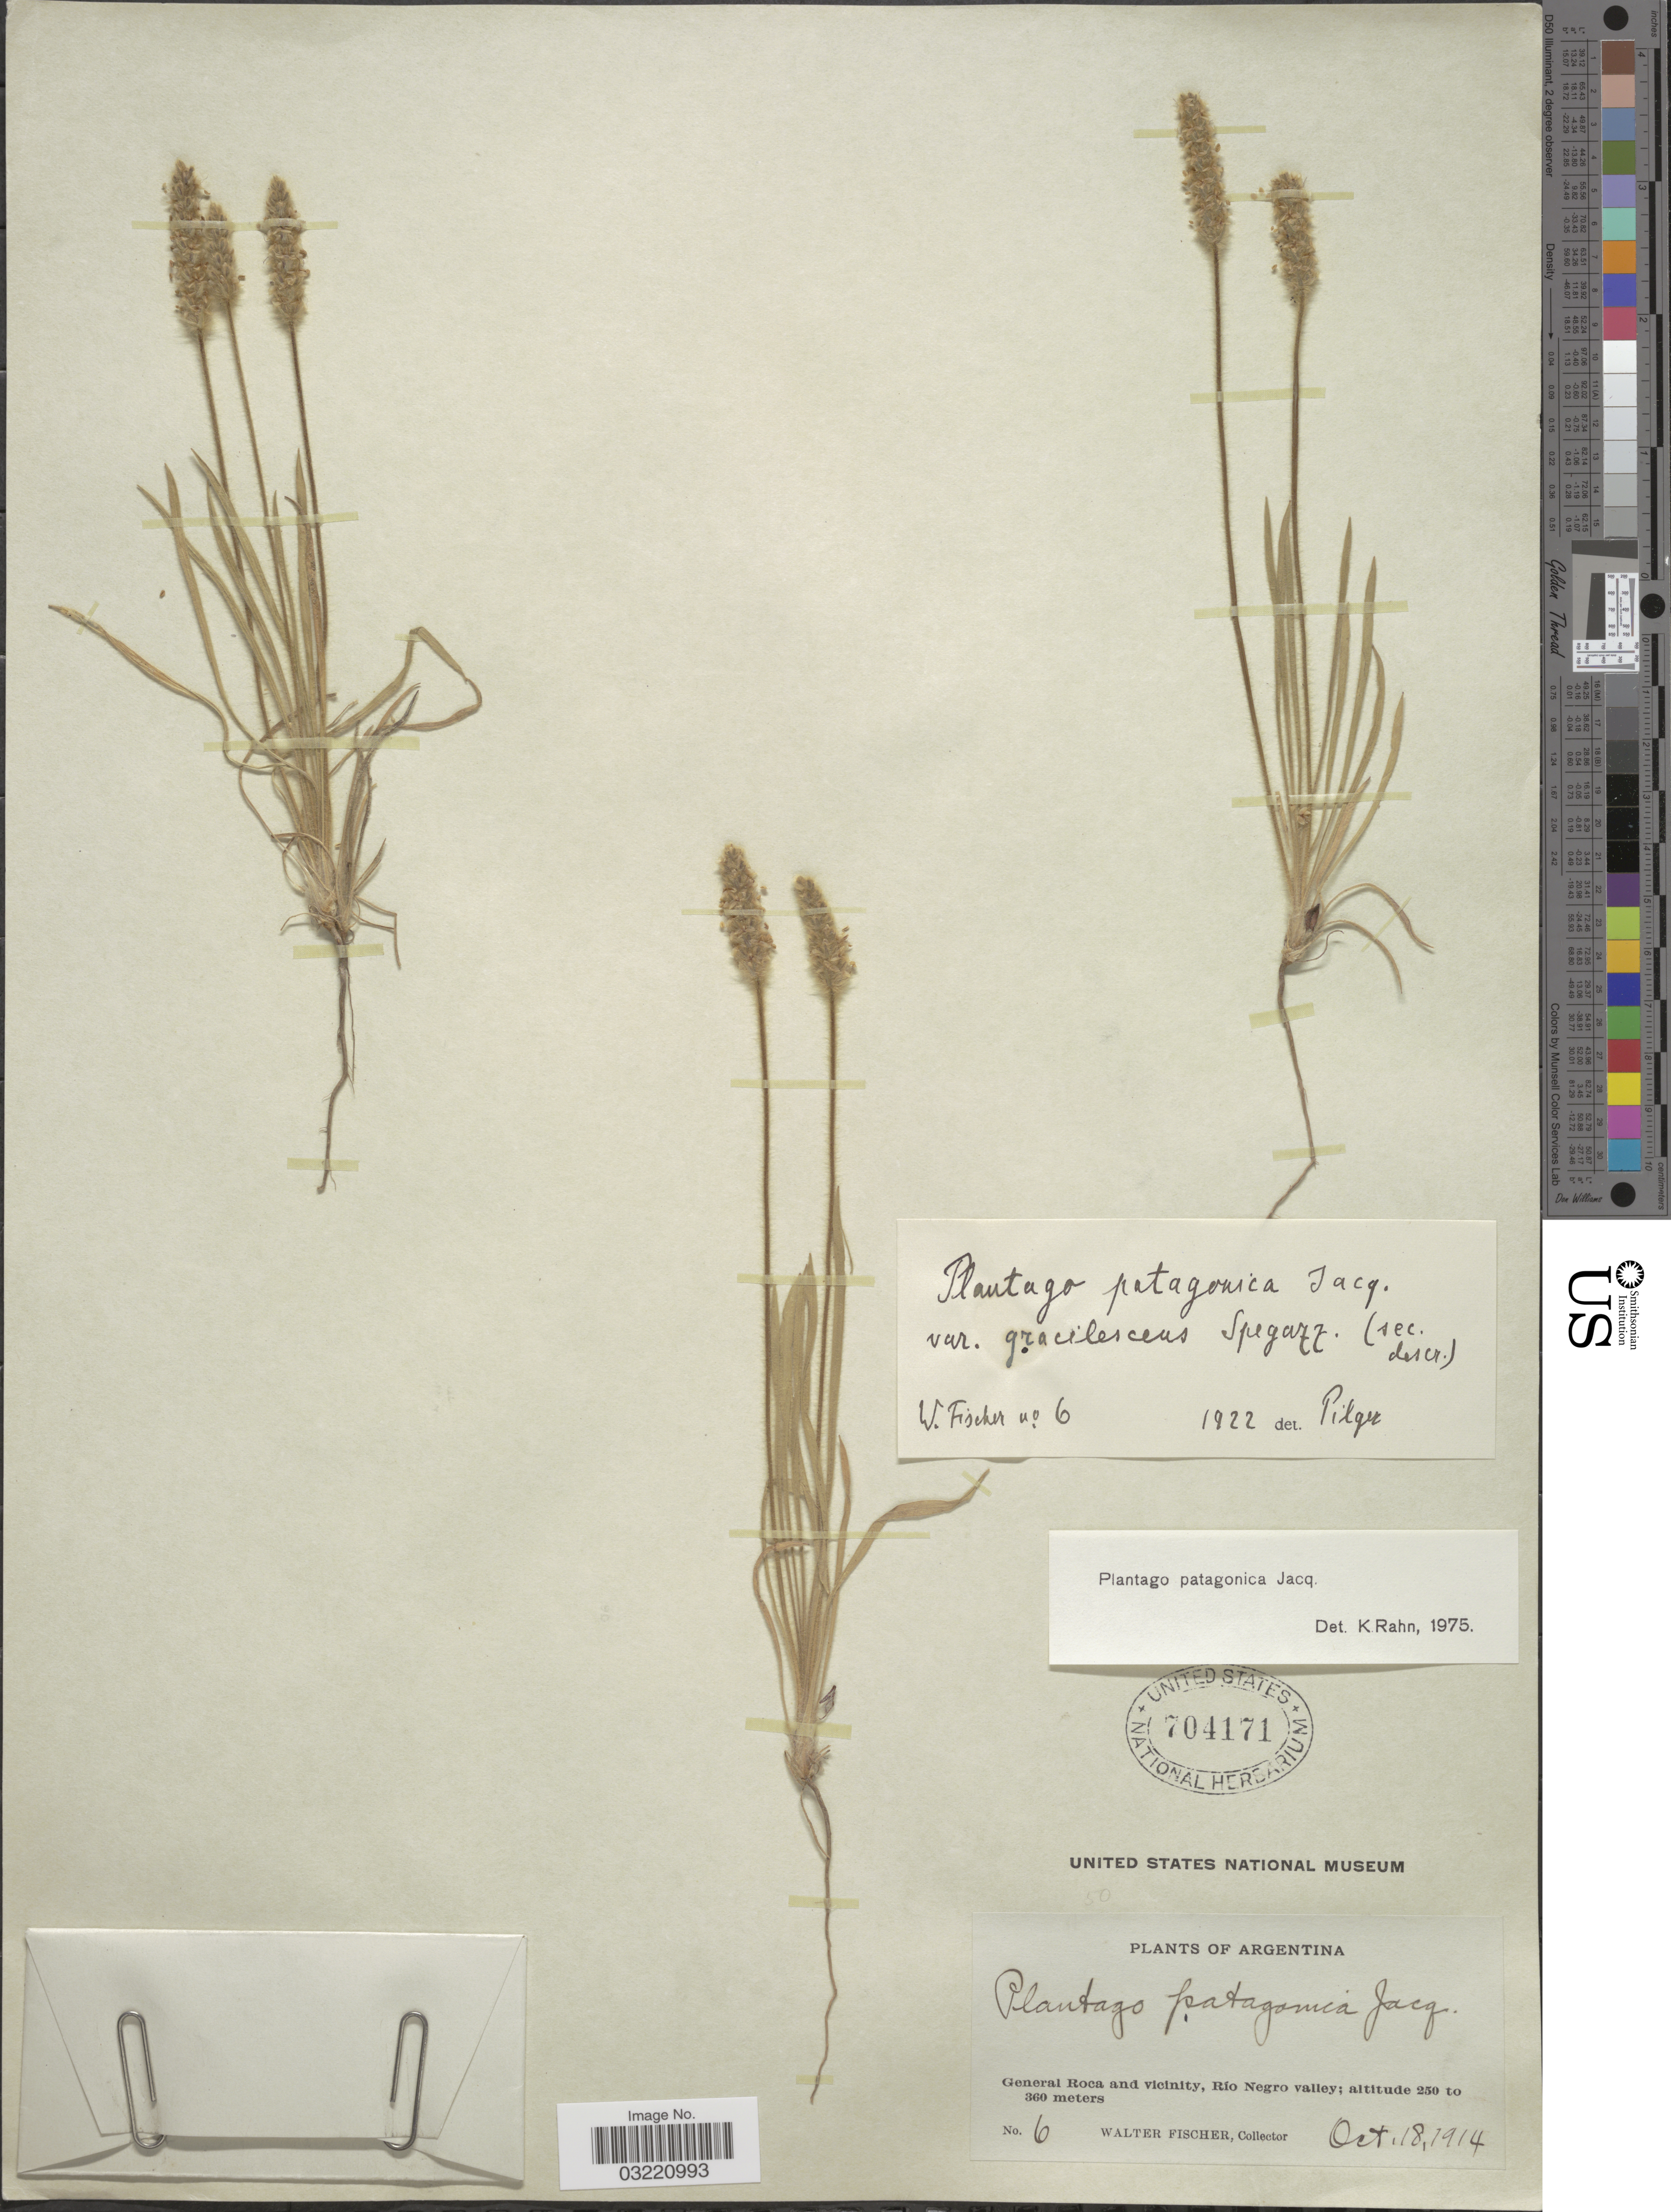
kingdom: Plantae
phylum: Tracheophyta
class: Magnoliopsida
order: Lamiales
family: Plantaginaceae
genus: Plantago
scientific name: Plantago patagonica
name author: Jacq.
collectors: W. Fischer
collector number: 6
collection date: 1914-10-18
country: Argentina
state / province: Rio Negro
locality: General Roca and vicinity, Río Negro valley.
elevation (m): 250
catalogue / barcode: US 704171